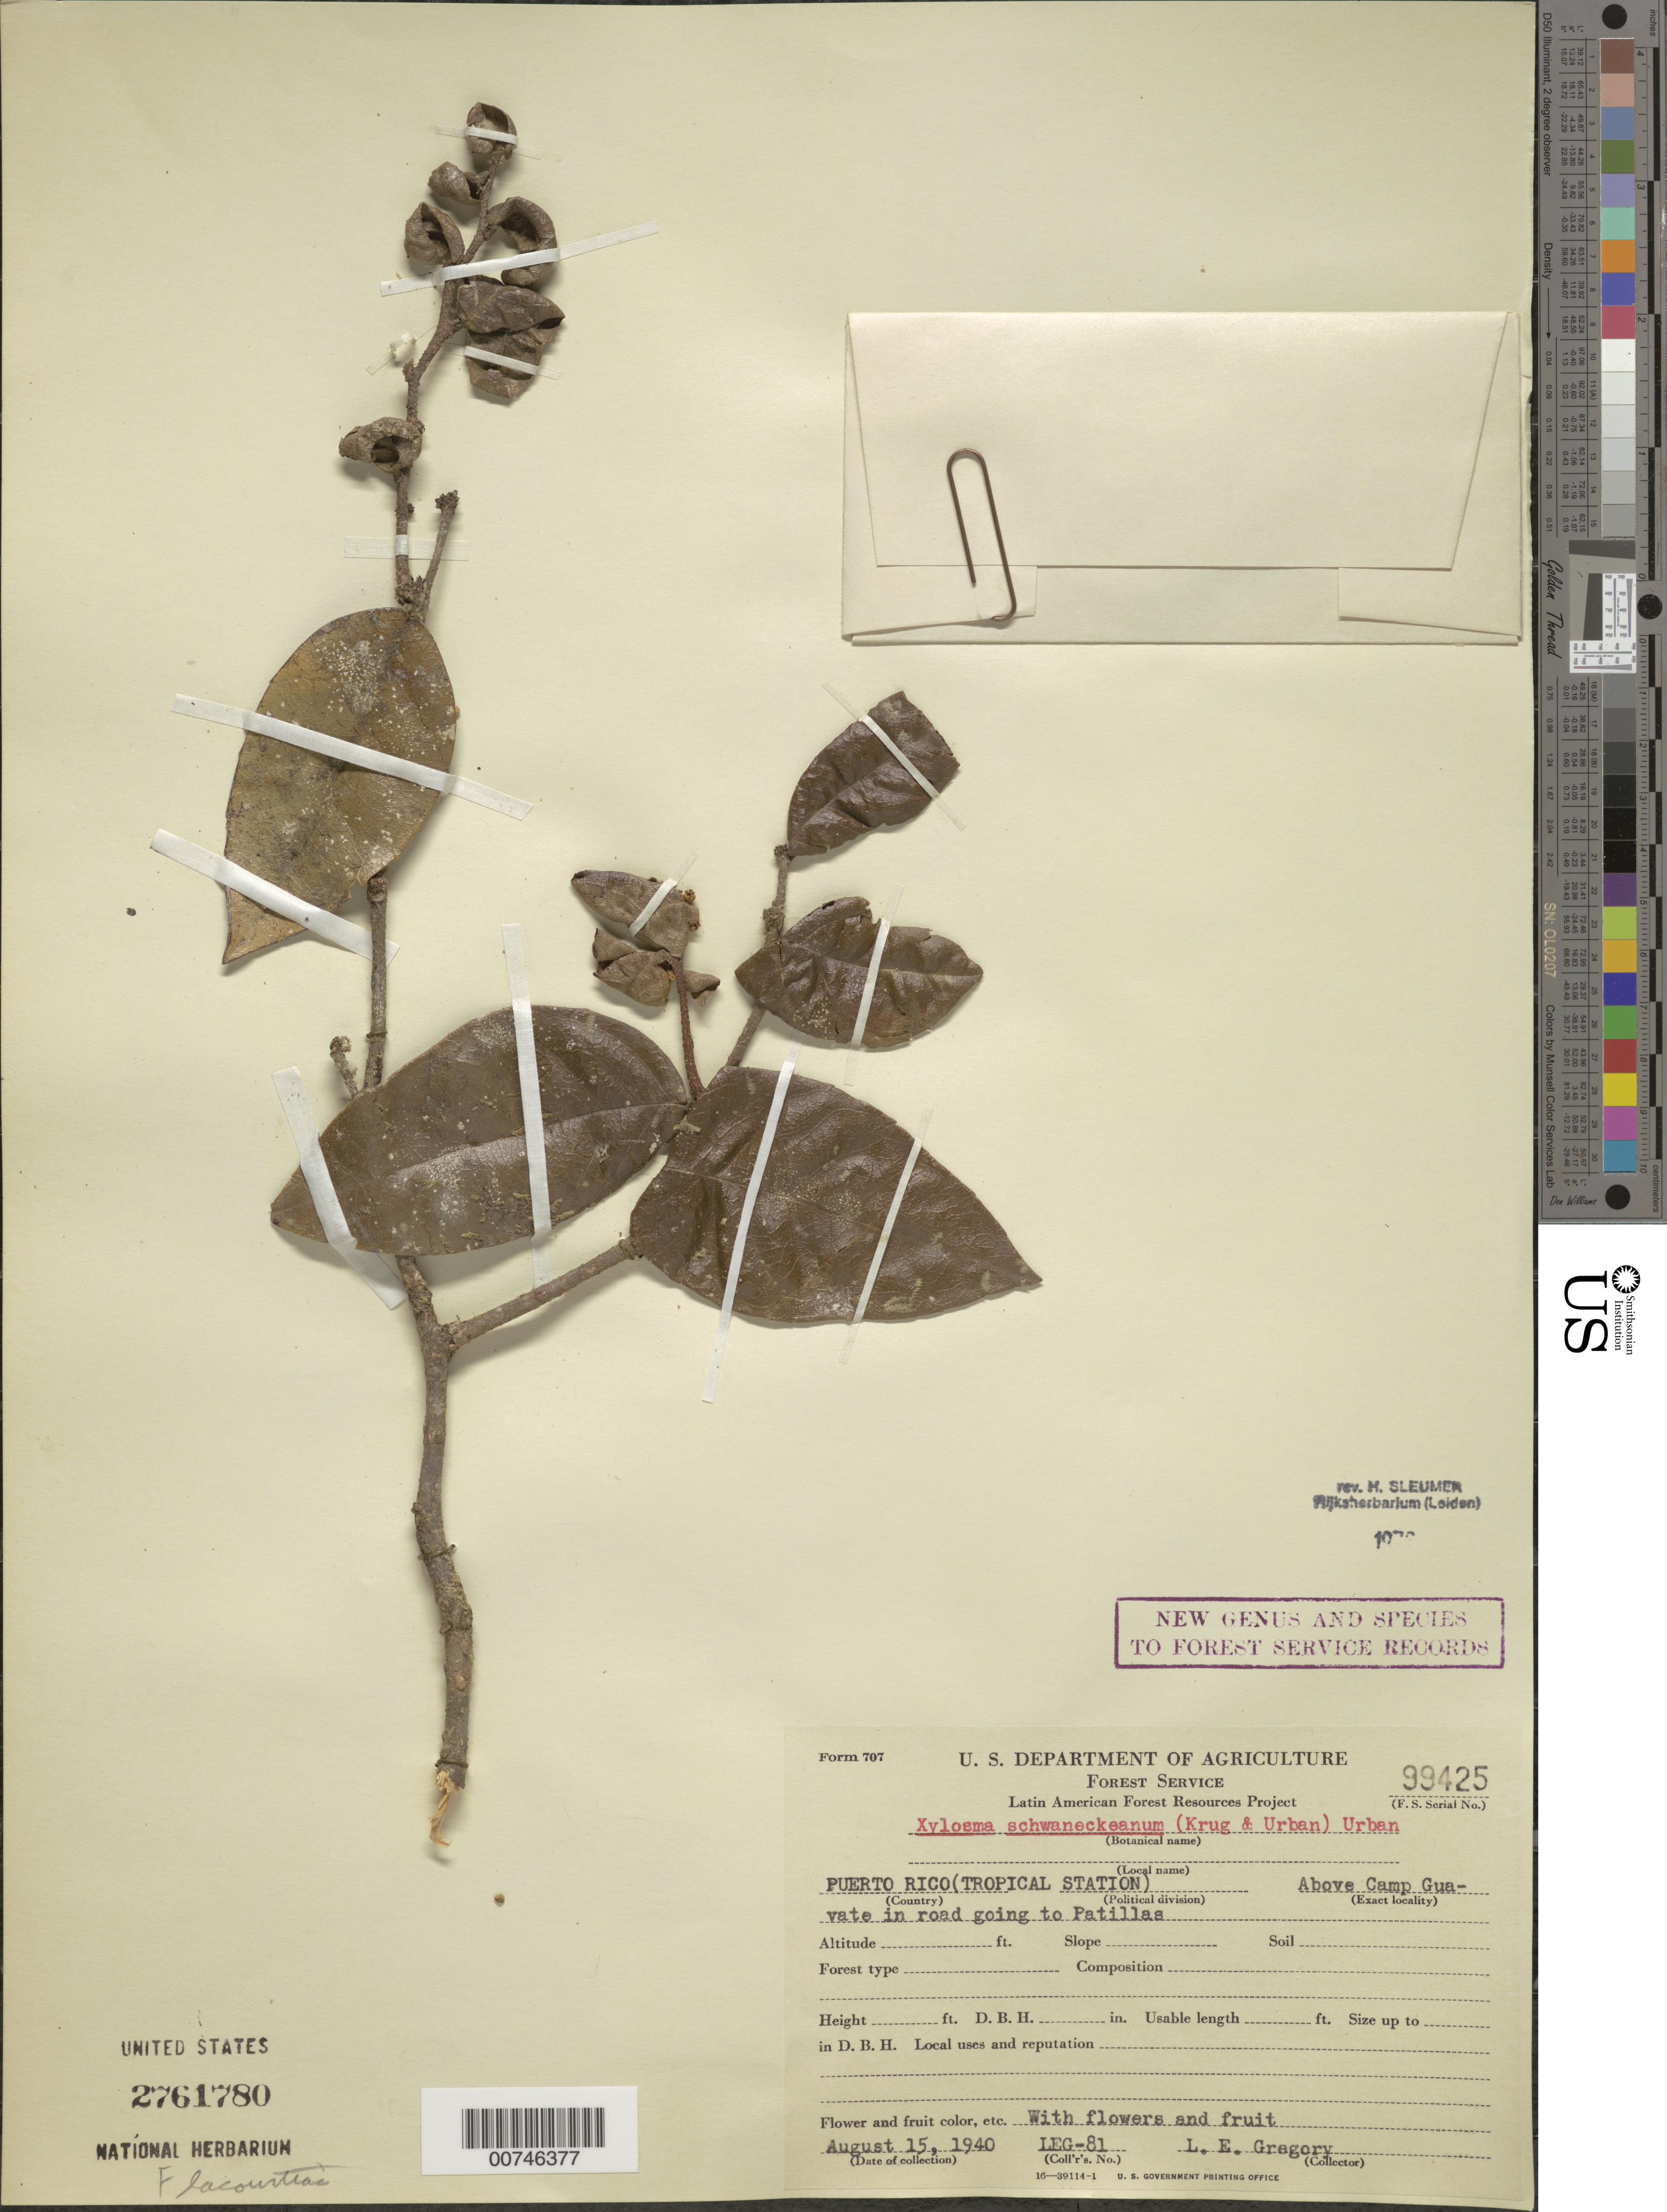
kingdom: Plantae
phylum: Tracheophyta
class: Magnoliopsida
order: Malpighiales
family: Salicaceae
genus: Xylosma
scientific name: Xylosma schwaneckeana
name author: (Krug & Urb.) Urb.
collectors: L. E. Gregory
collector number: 81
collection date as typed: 15 Aug 1940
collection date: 1940-08-15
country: Puerto Rico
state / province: Cayey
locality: Above camp Guavate in road going Patillas. Tropical Station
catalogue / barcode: US 2761780